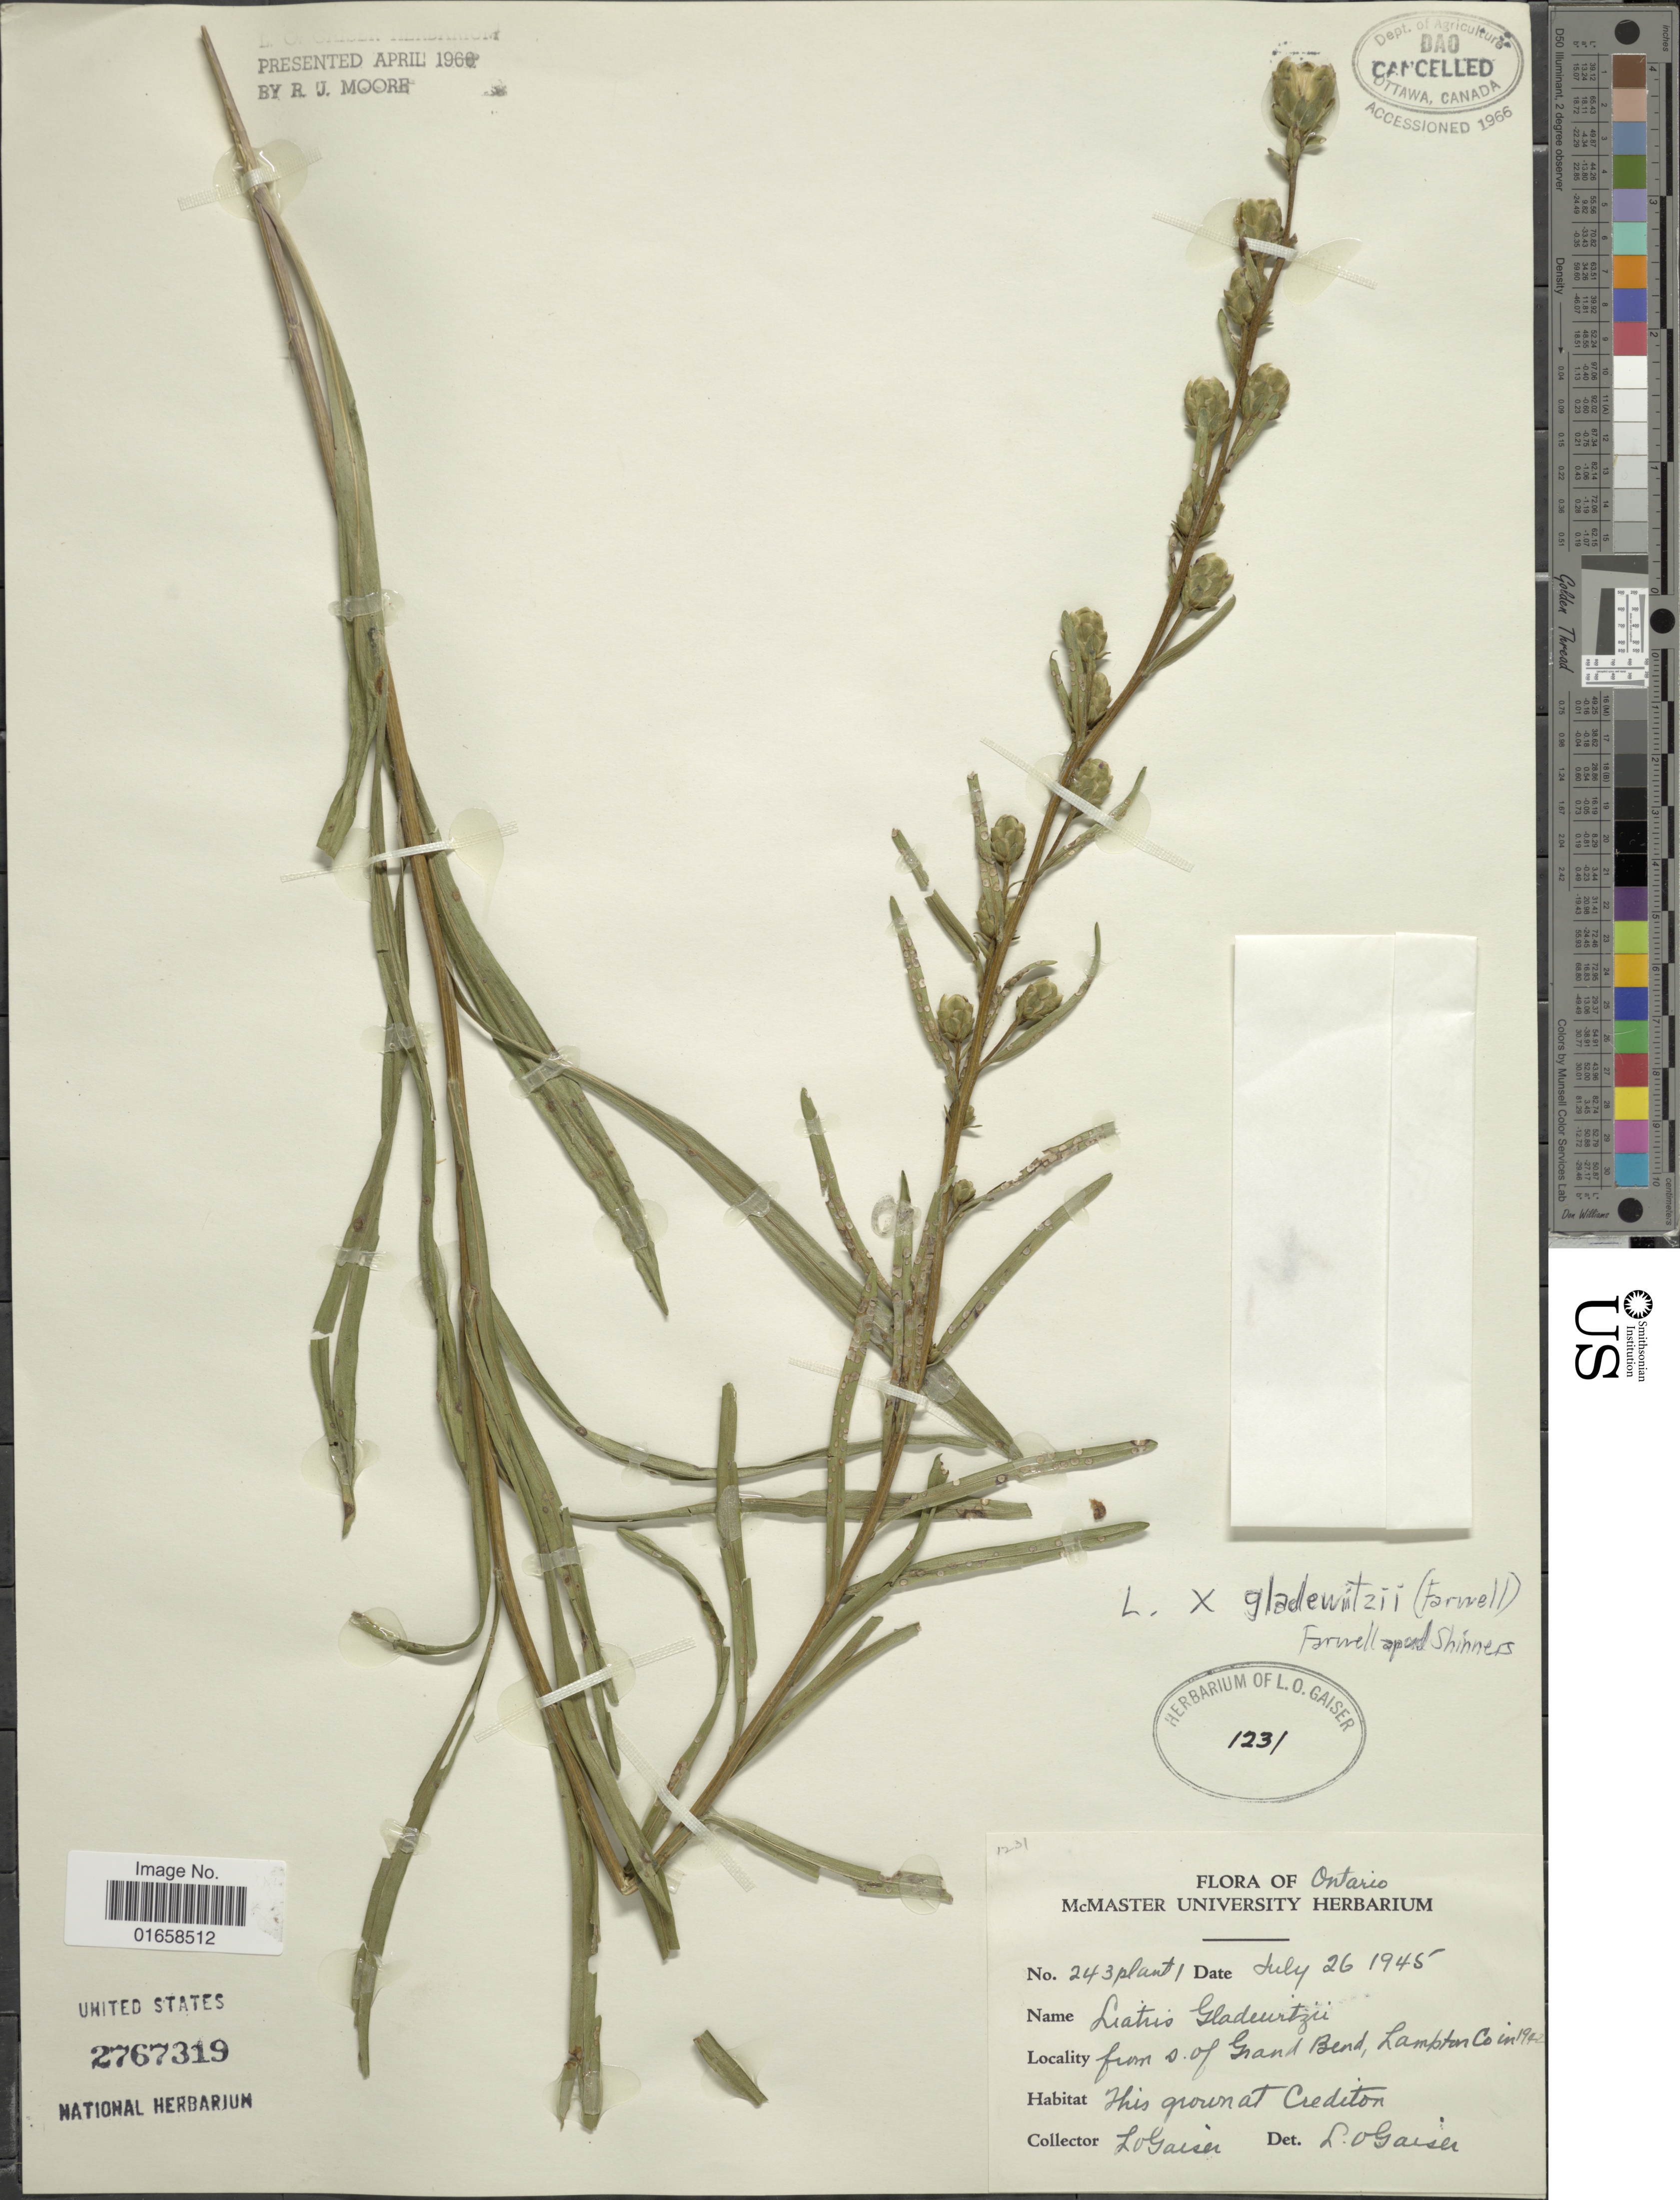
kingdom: Plantae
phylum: Tracheophyta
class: Magnoliopsida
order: Asterales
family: Asteraceae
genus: Liatris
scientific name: Liatris x gladewitzii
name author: (Farw.) Farw. in Shinners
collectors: L. Gaiser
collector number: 243 plant 1*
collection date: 1945-07-26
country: Canada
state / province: Ontario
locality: From S. of Grand Bend, Lambton Co.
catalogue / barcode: US 2767319